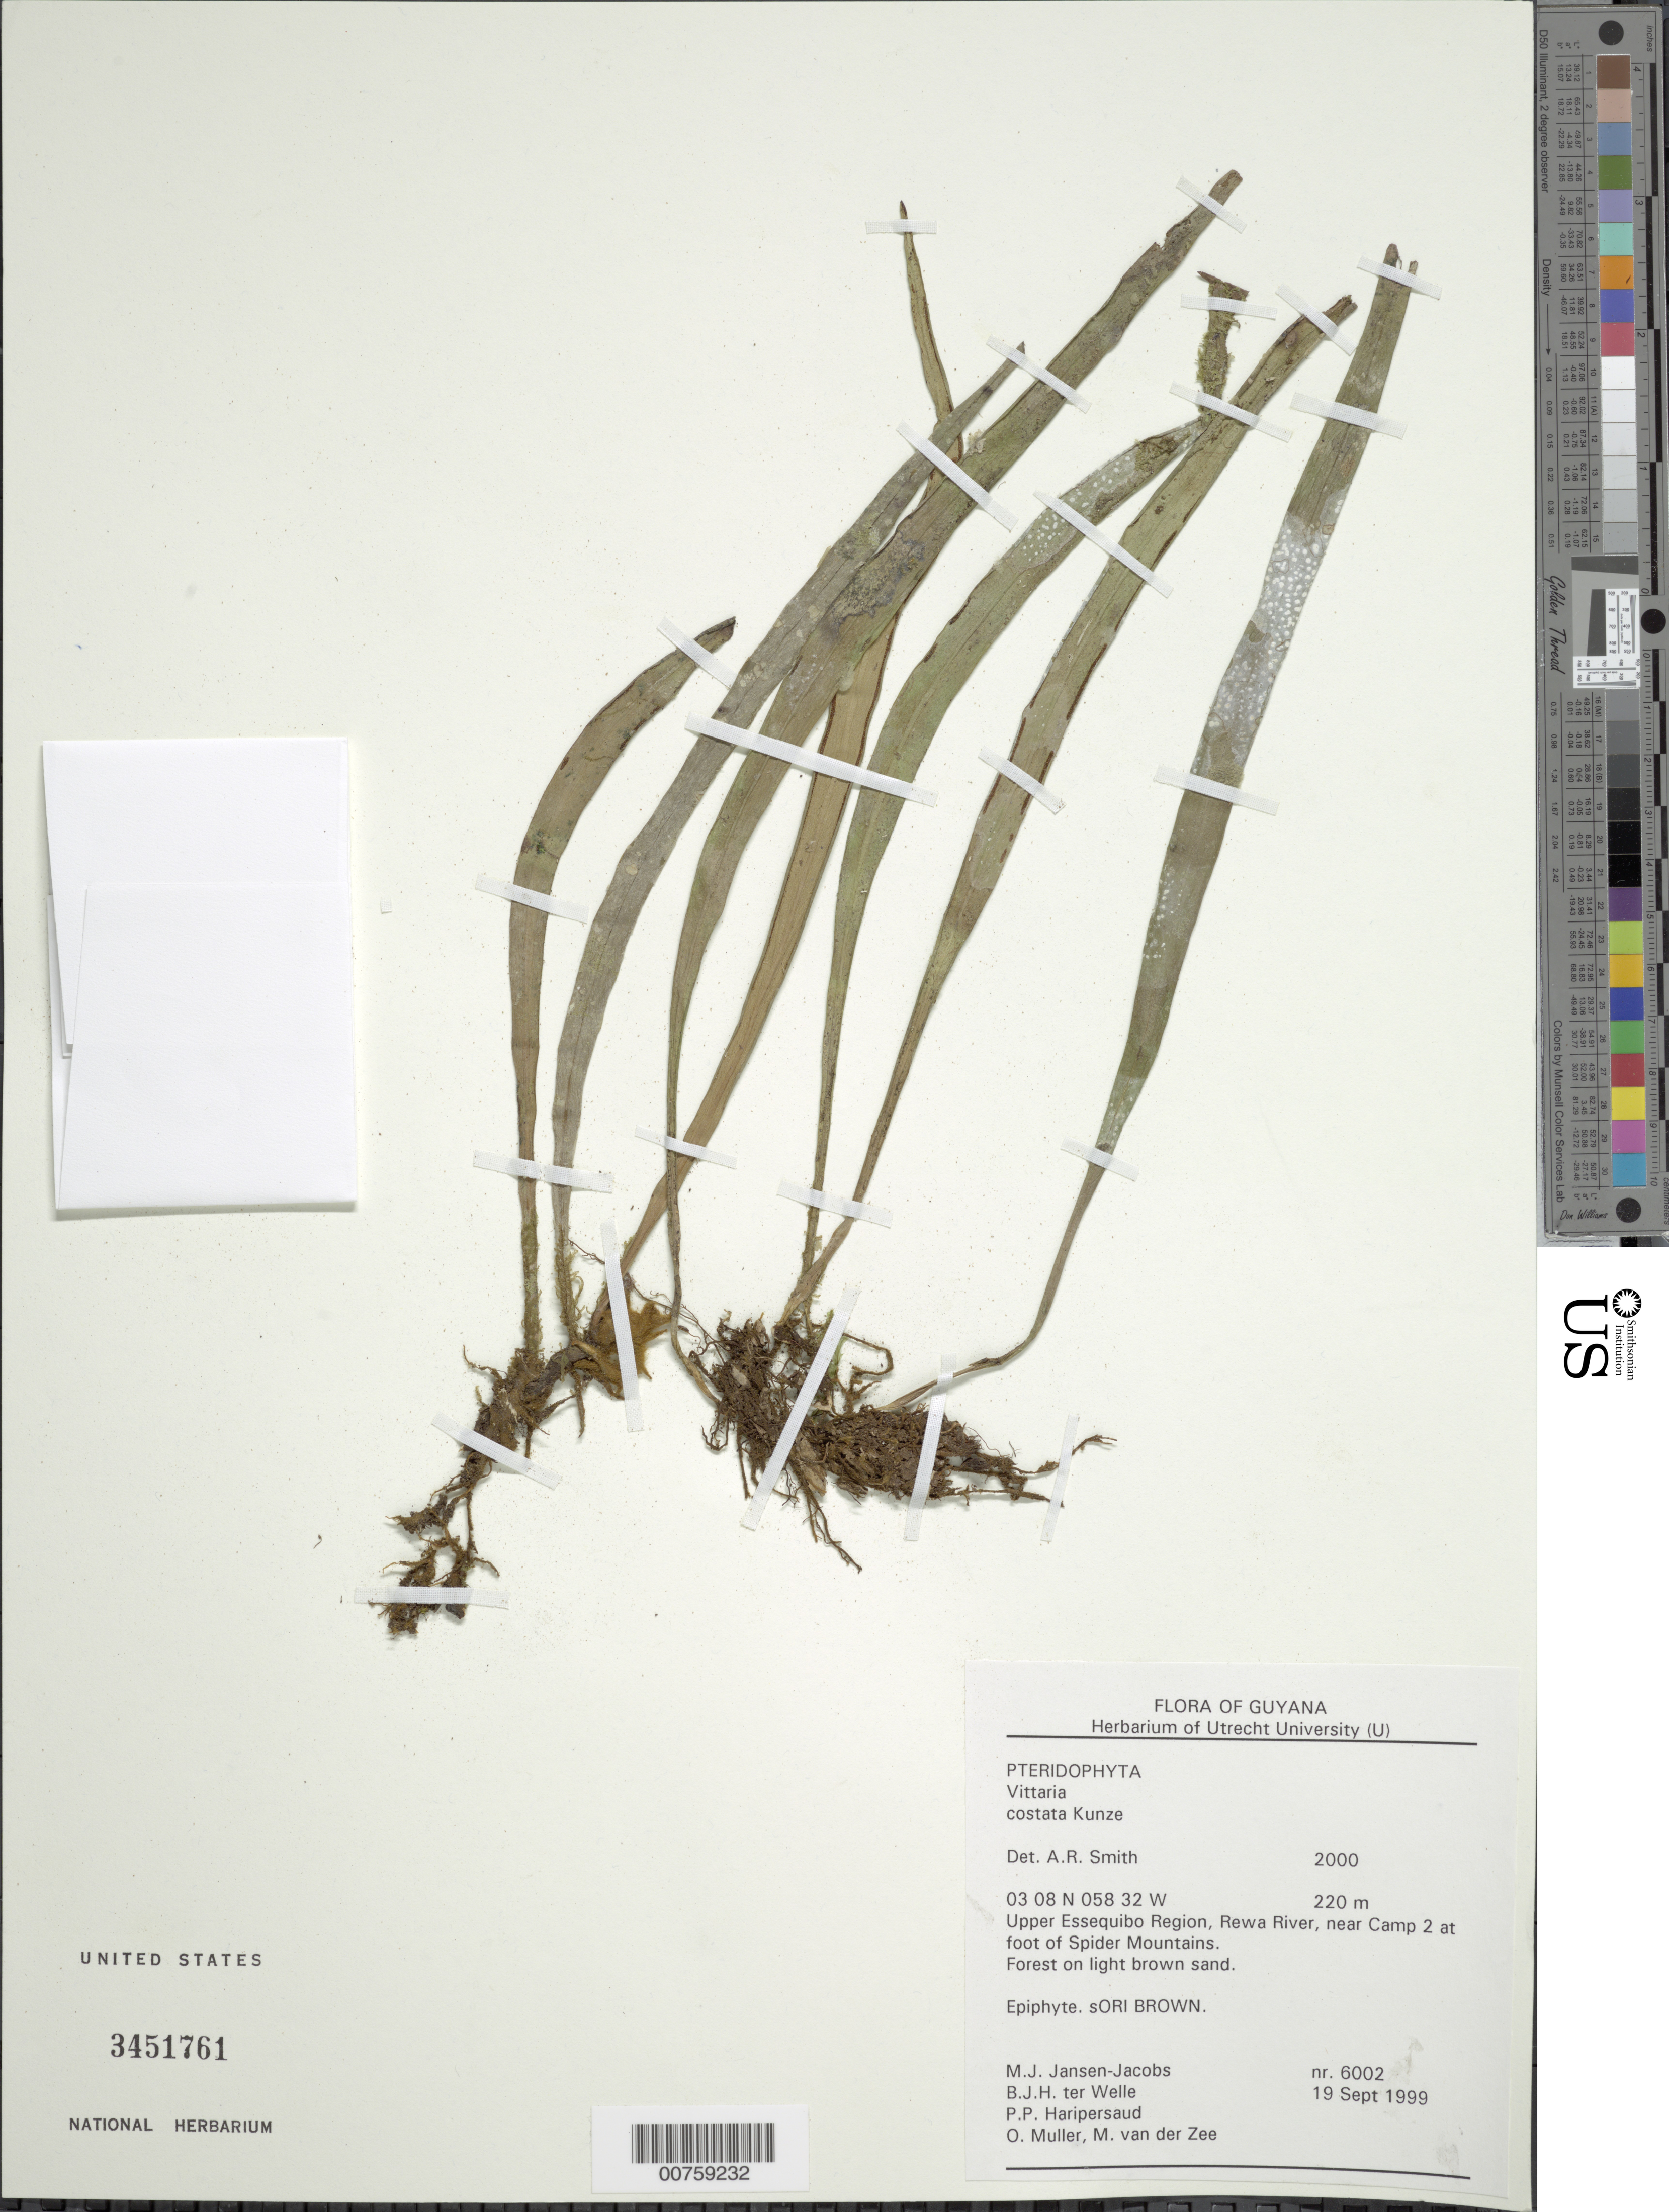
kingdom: Plantae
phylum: Tracheophyta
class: Polypodiopsida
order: Polypodiales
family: Pteridaceae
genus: Ananthacorus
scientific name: Ananthacorus angustifolius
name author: (Sw.) Underw. & Maxon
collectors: M. J. Jansen-Jacobs, B. Welle, P. Haripersaud, O. Muller & M. van der Zee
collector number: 6002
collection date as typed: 19-Sep-99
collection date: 1999-09-19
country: Guyana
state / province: U. Takutu-U. Essequibo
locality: Rewa River, at foot of Spider Mts., near camp 2, Upper Essequibo Region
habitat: Forest on light brown sand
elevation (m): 220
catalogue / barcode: US 3451761